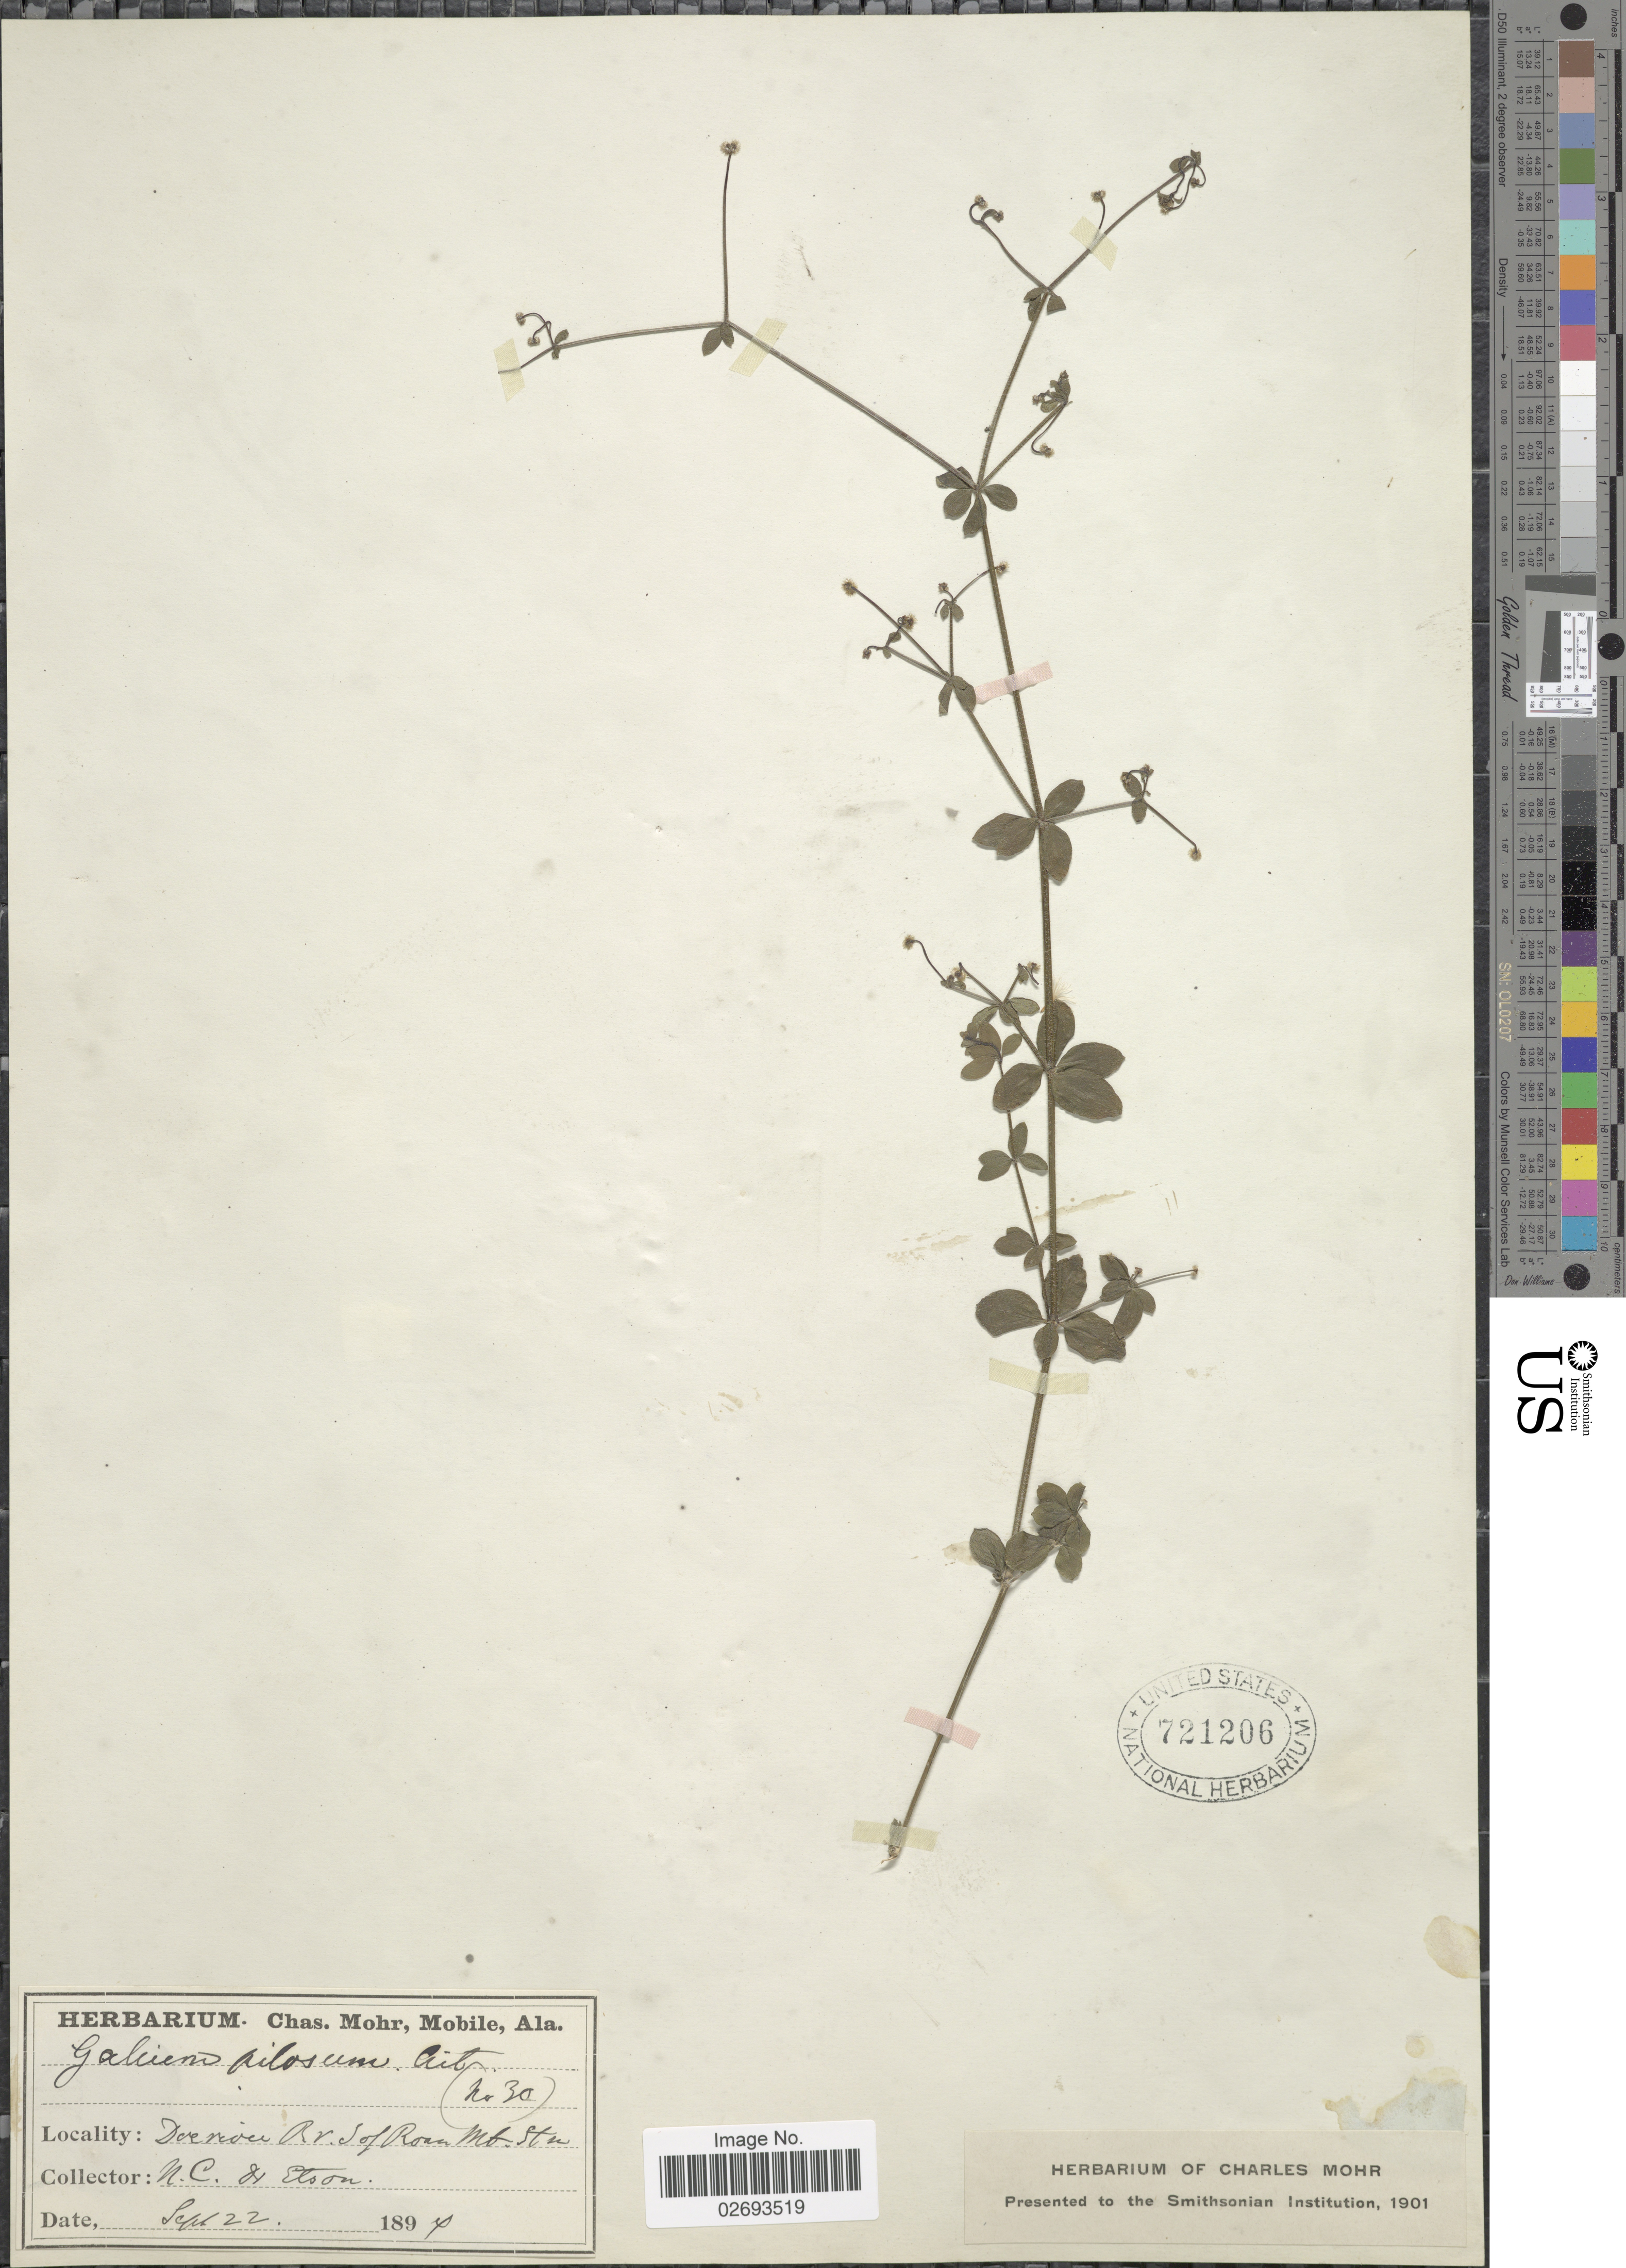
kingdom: Plantae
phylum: Tracheophyta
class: Magnoliopsida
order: Gentianales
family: Rubiaceae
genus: Galium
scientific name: Galium pilosum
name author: Aiton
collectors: -. Etson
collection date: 1897-09-22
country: United States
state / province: Tennessee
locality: Doe River, S of Roan Mts.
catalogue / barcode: US 721206